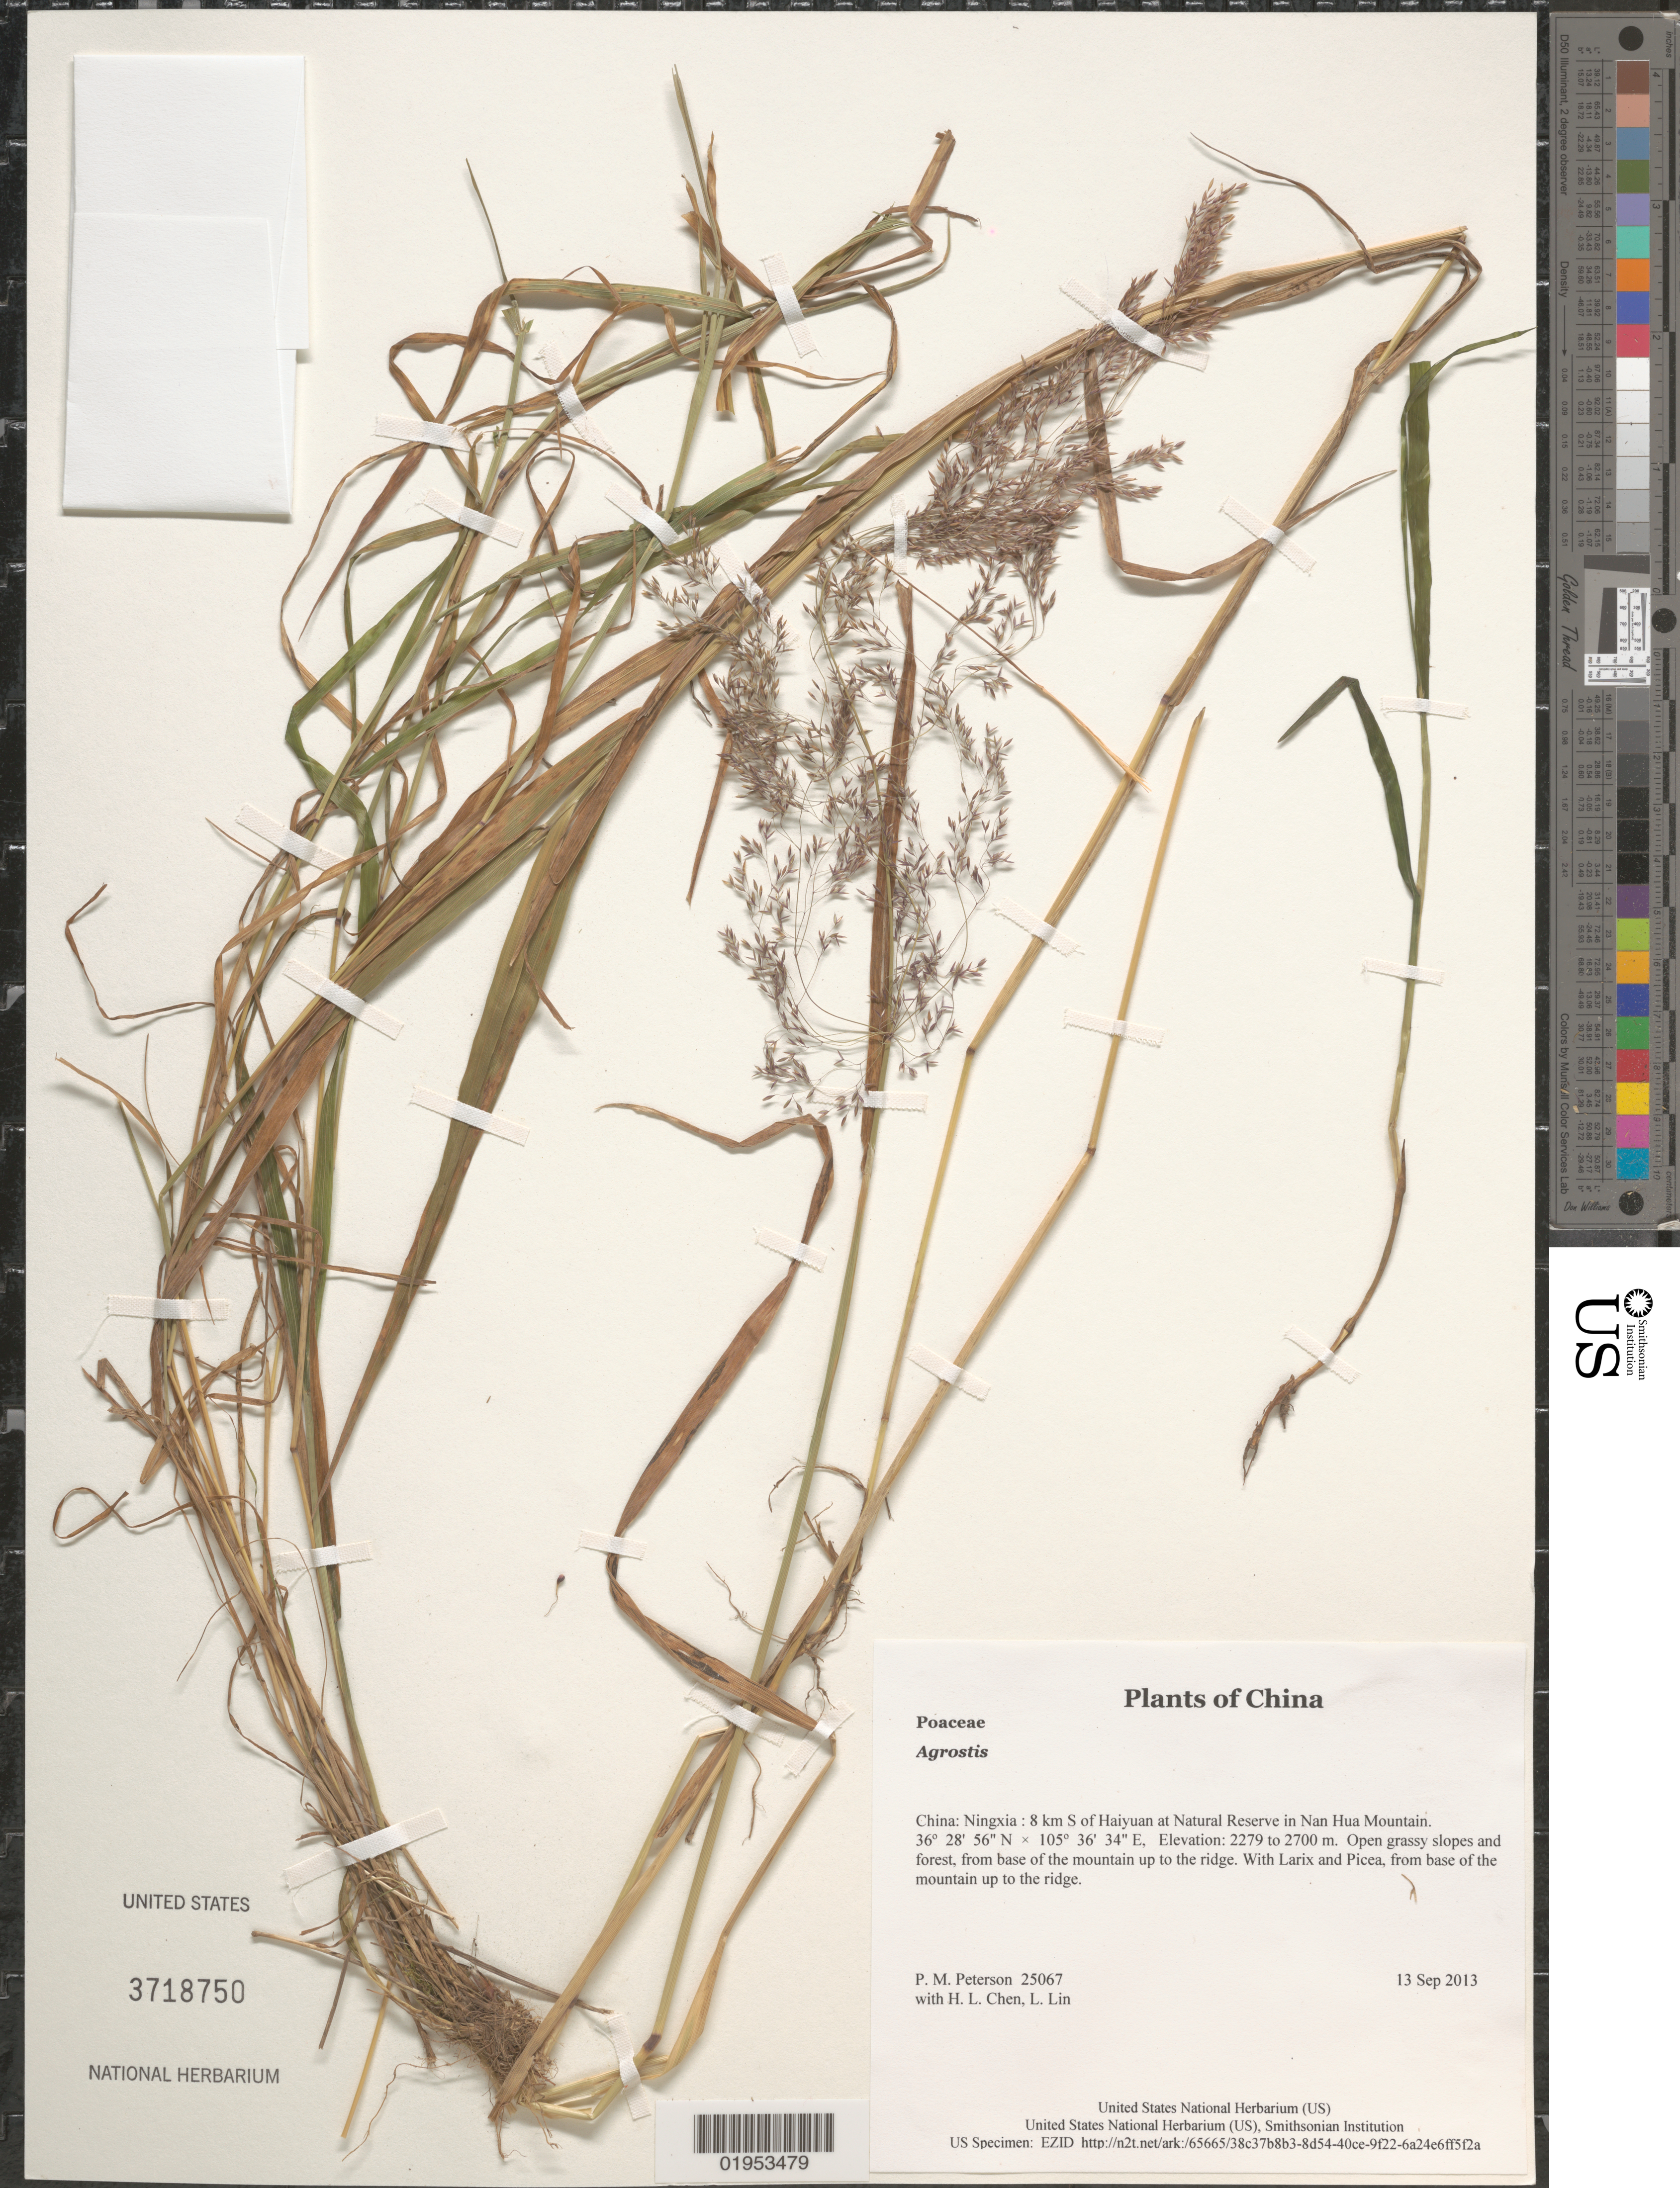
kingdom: Plantae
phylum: Tracheophyta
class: Liliopsida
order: Poales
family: Poaceae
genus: Agrostis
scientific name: Agrostis sp.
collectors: P. M. Peterson, H. L. Chen & L. Lin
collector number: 25067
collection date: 2013-09-13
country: China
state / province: Ningxia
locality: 8 km S of Haiyuan at Natural Reserve in Nan Hua Mountain.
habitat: Open grassy slopes and forest, from base of the mountain up to the ridge.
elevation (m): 2279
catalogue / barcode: US 3718750